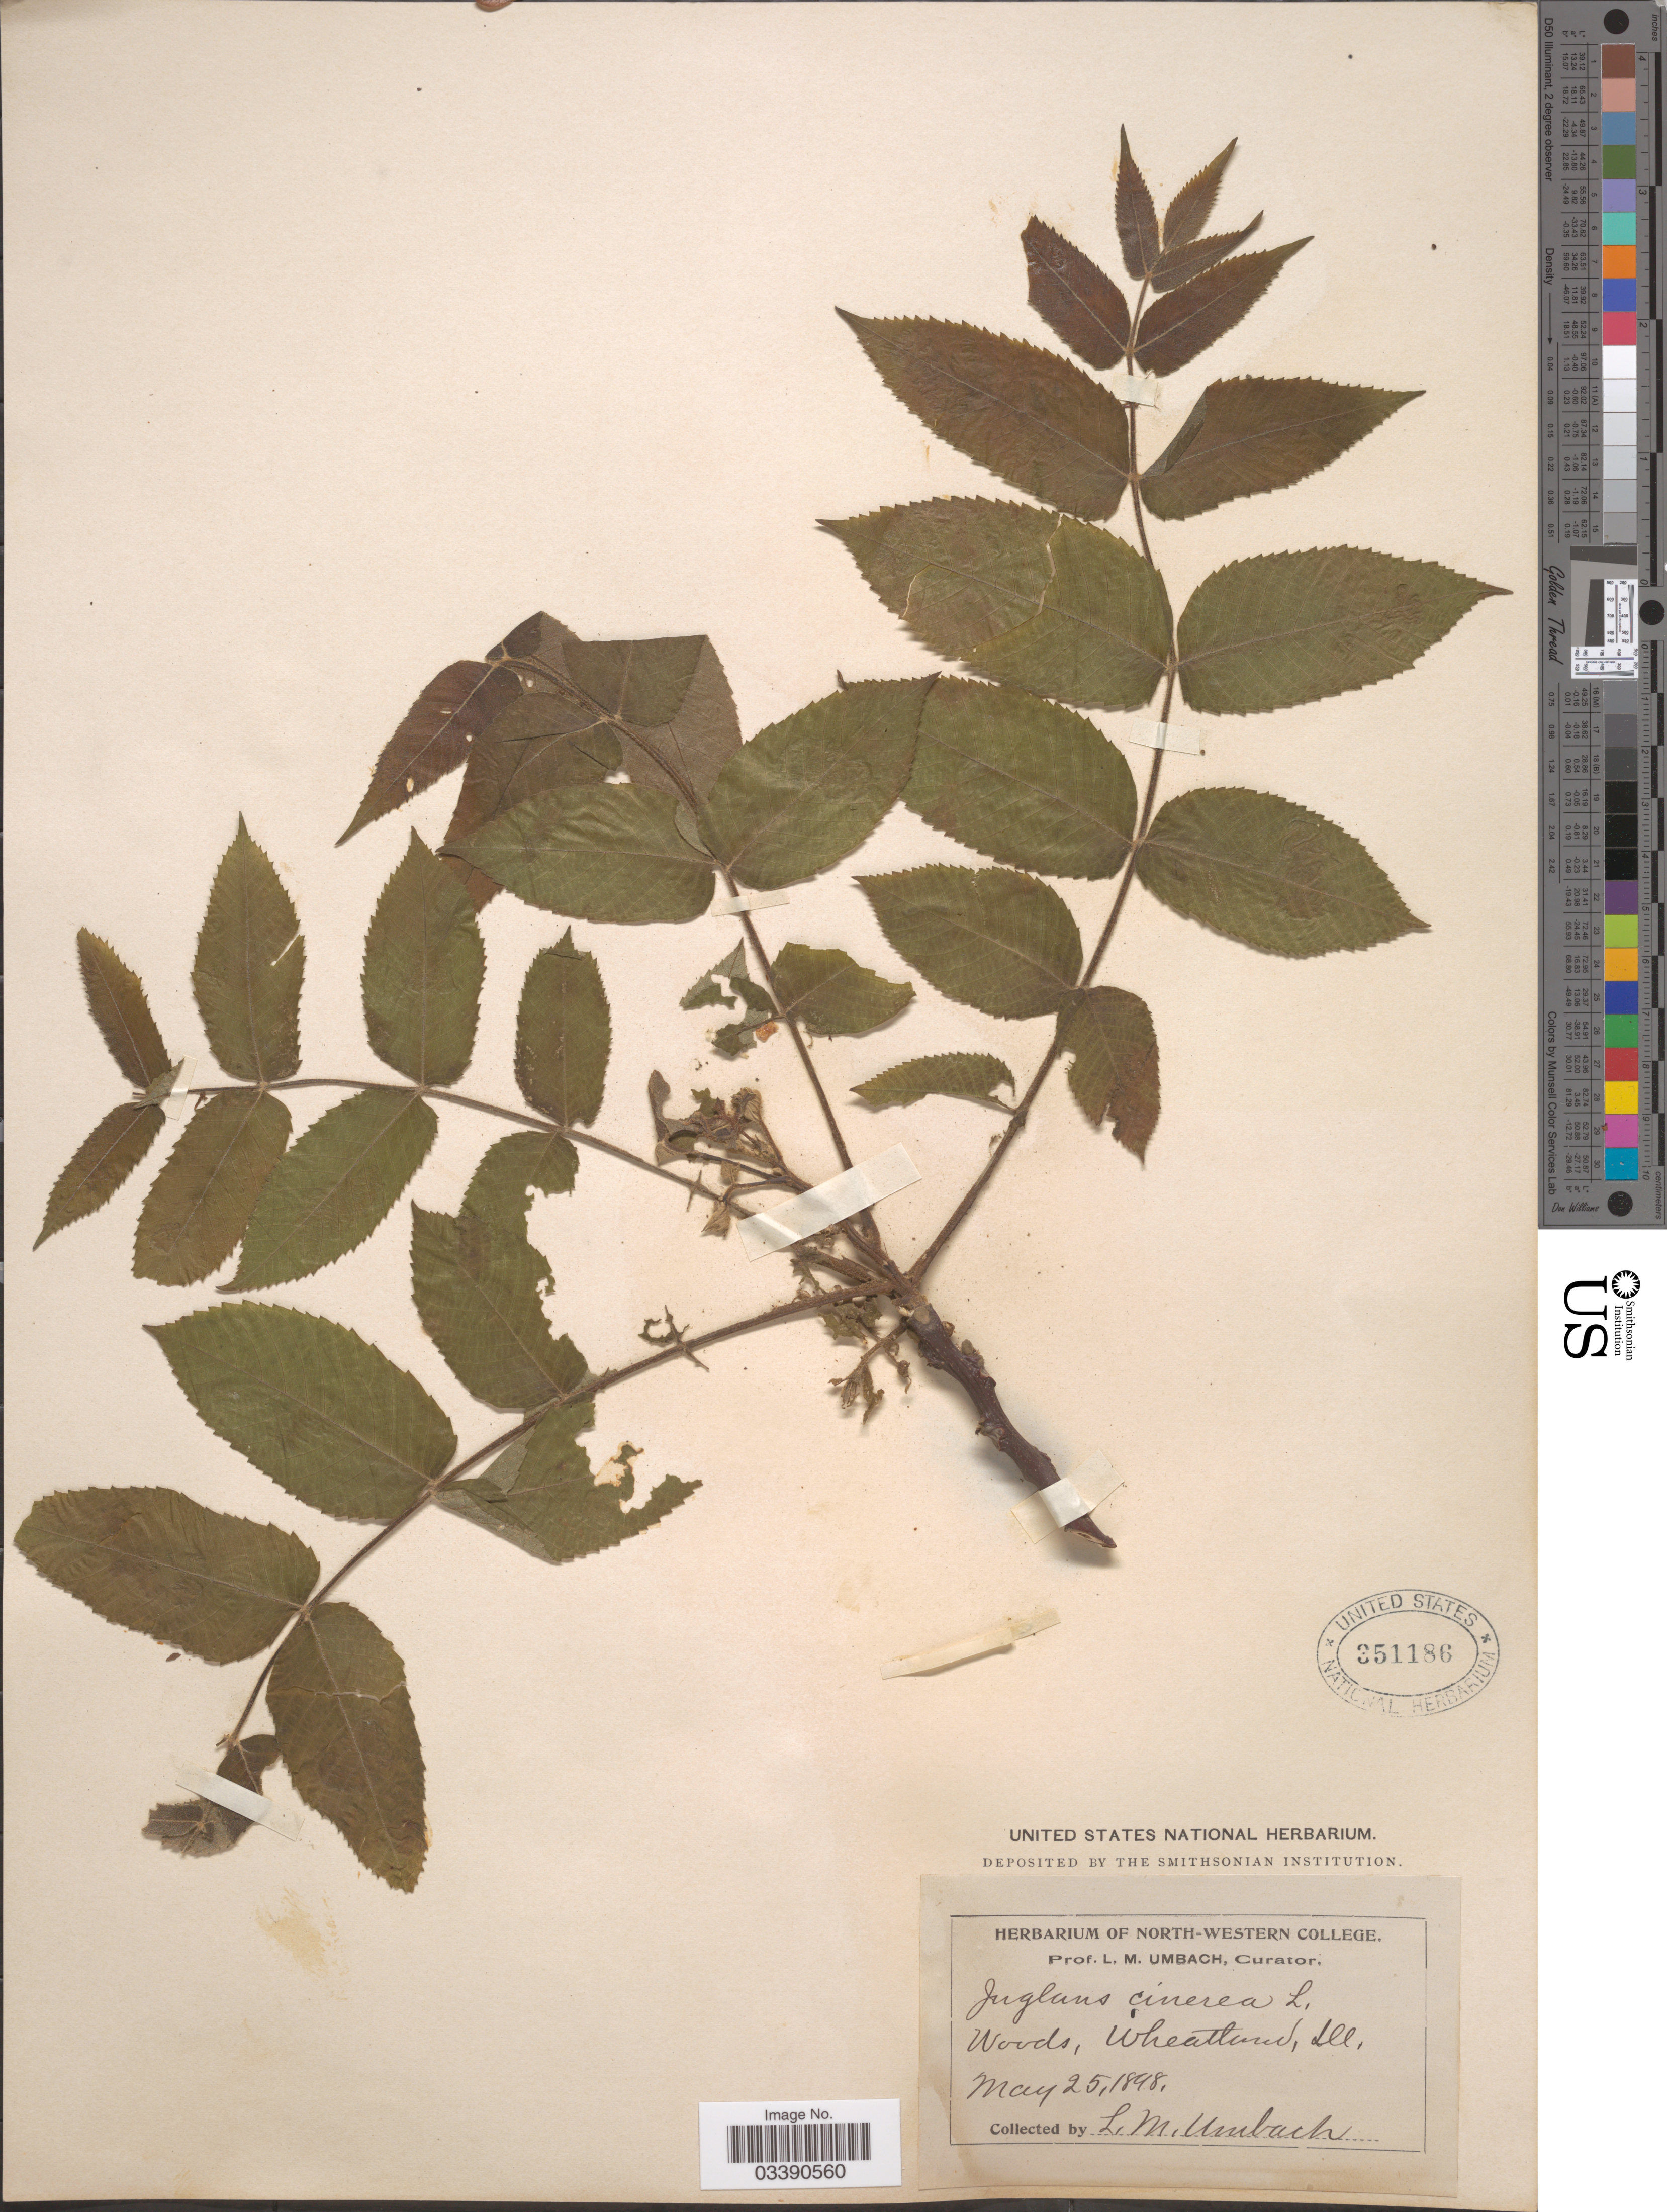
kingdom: Plantae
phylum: Tracheophyta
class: Magnoliopsida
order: Fagales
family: Juglandaceae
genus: Juglans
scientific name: Juglans cinerea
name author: L.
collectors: L. M. Umbach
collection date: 1898-05-25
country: United States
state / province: Illinois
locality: Woods, Wheatland.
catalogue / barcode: US 351186